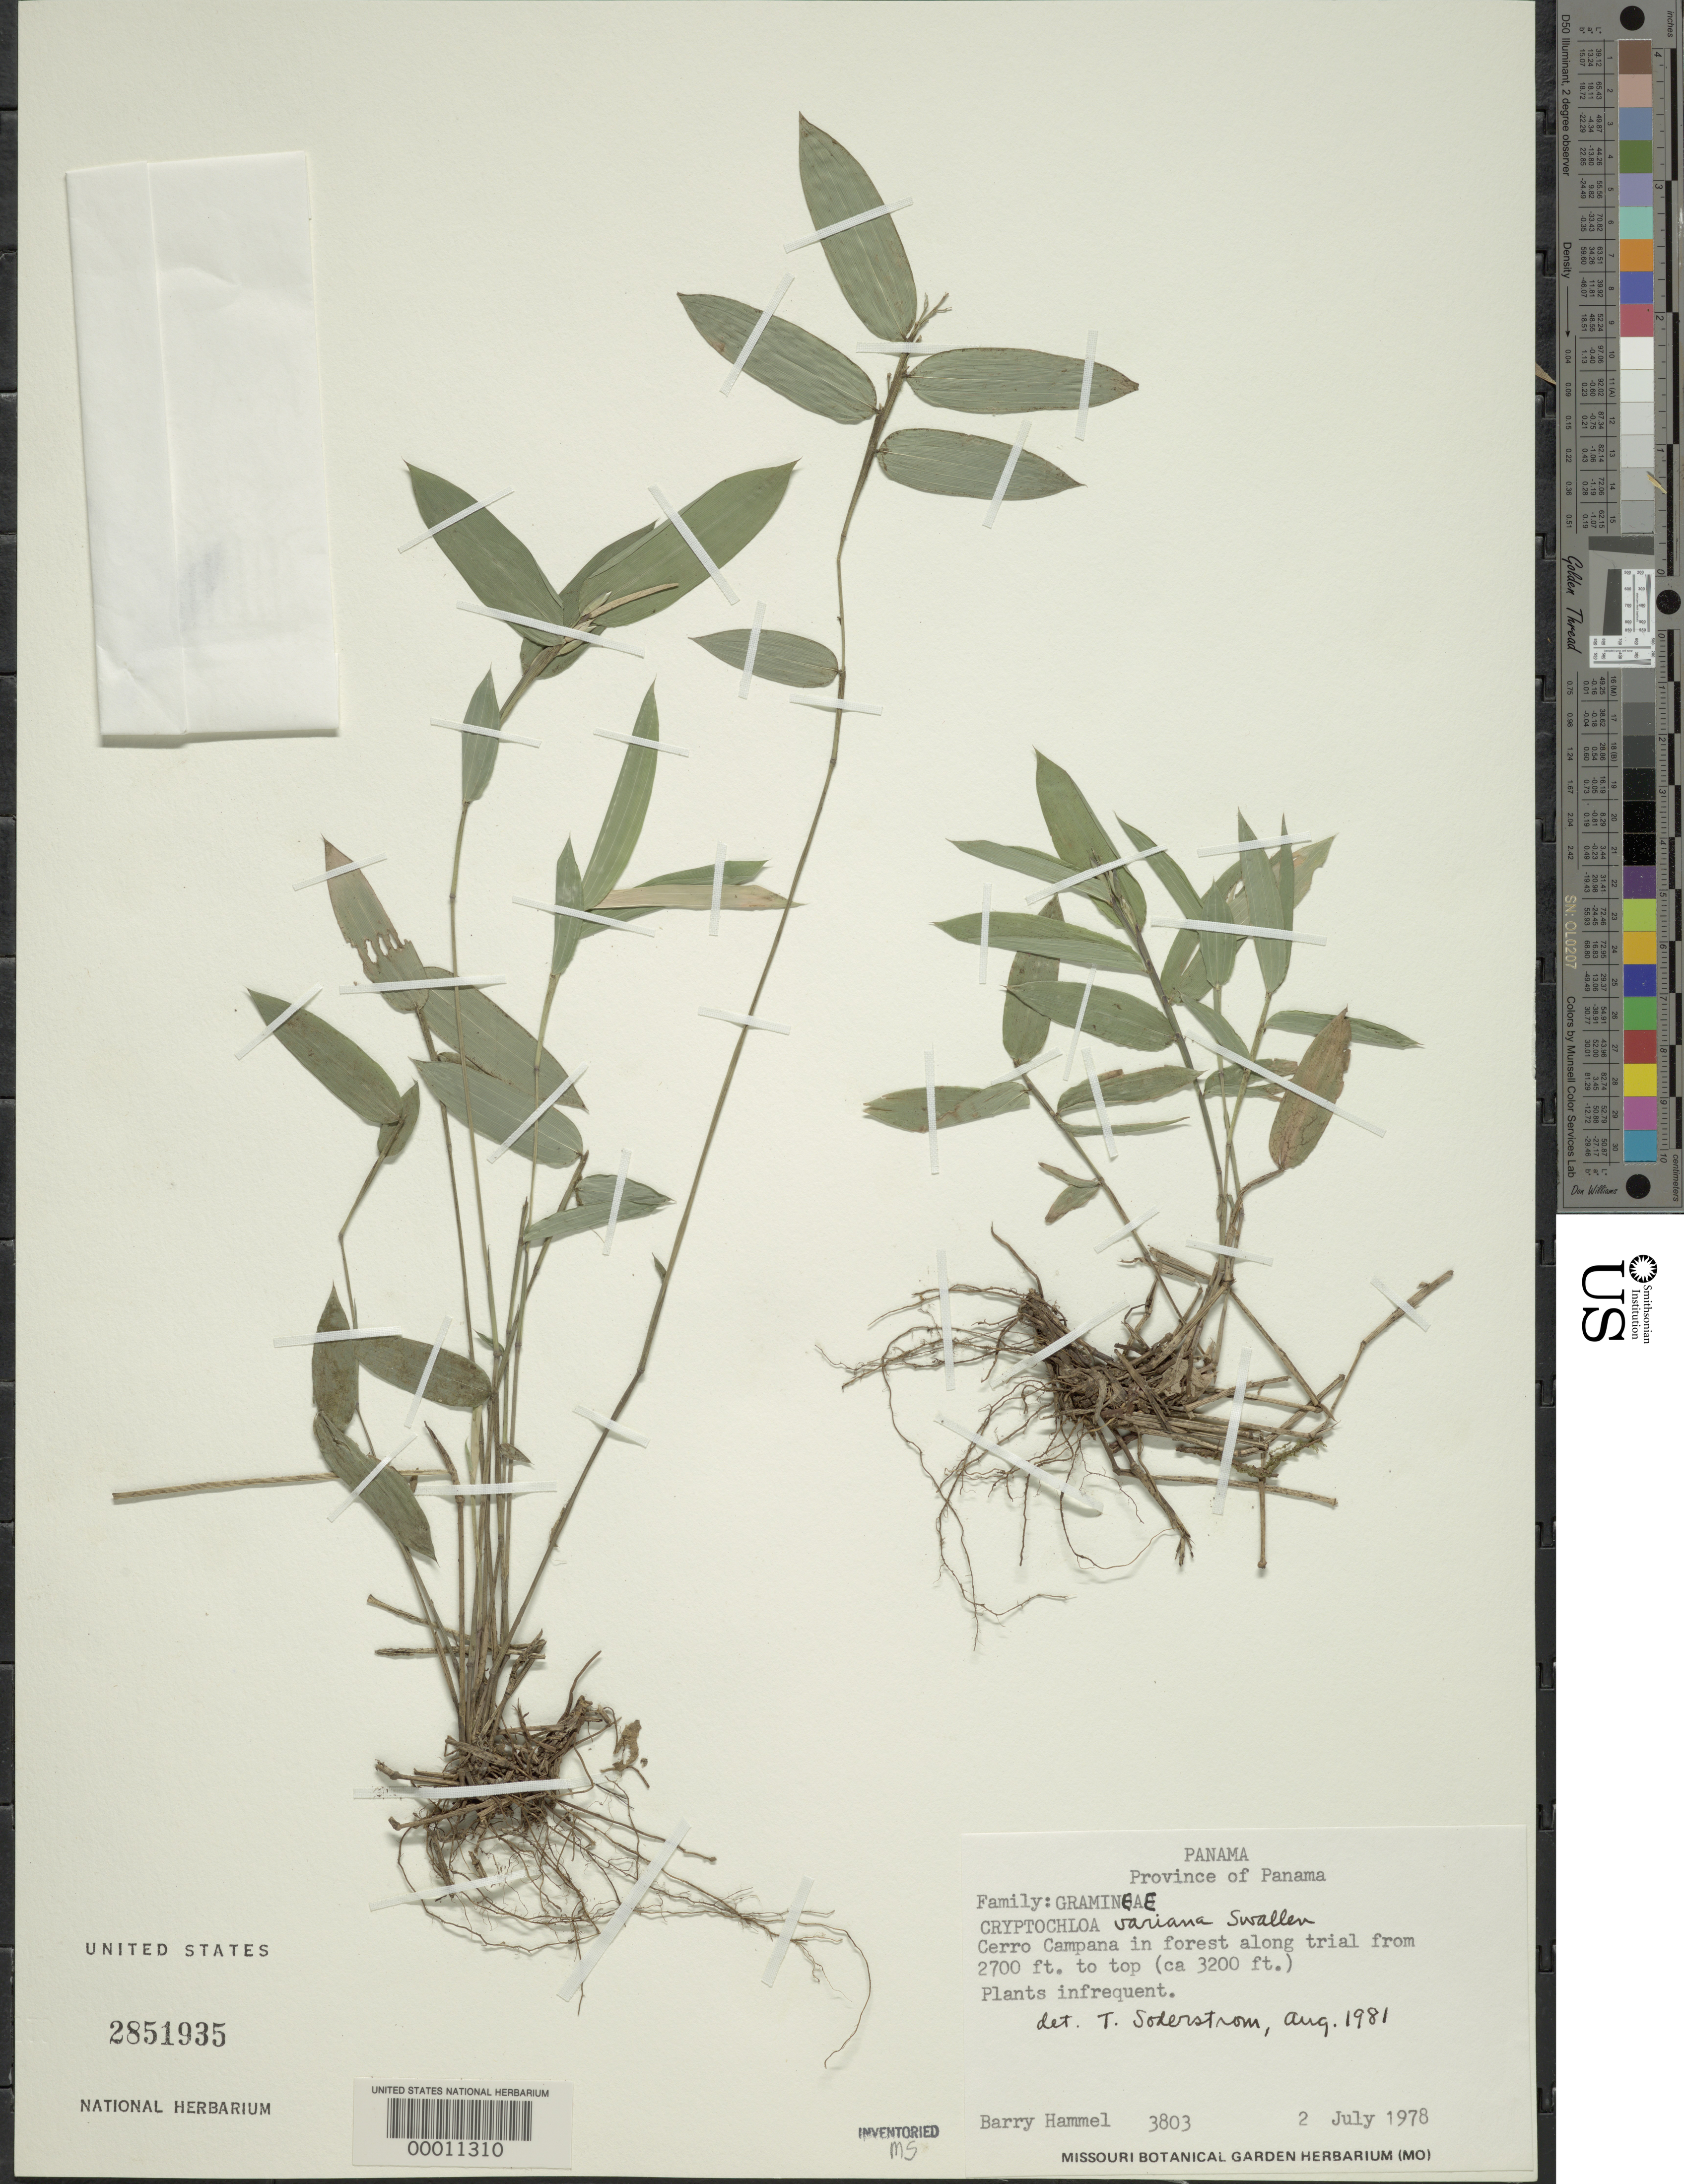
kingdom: Plantae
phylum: Tracheophyta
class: Liliopsida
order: Poales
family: Poaceae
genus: Cryptochloa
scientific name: Cryptochloa variana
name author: Swallen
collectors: B. Hammel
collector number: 3803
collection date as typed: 02 Jul 1978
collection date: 1978-07-02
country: Panama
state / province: Panamá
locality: Cerro Campana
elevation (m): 824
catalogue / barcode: US 2851935